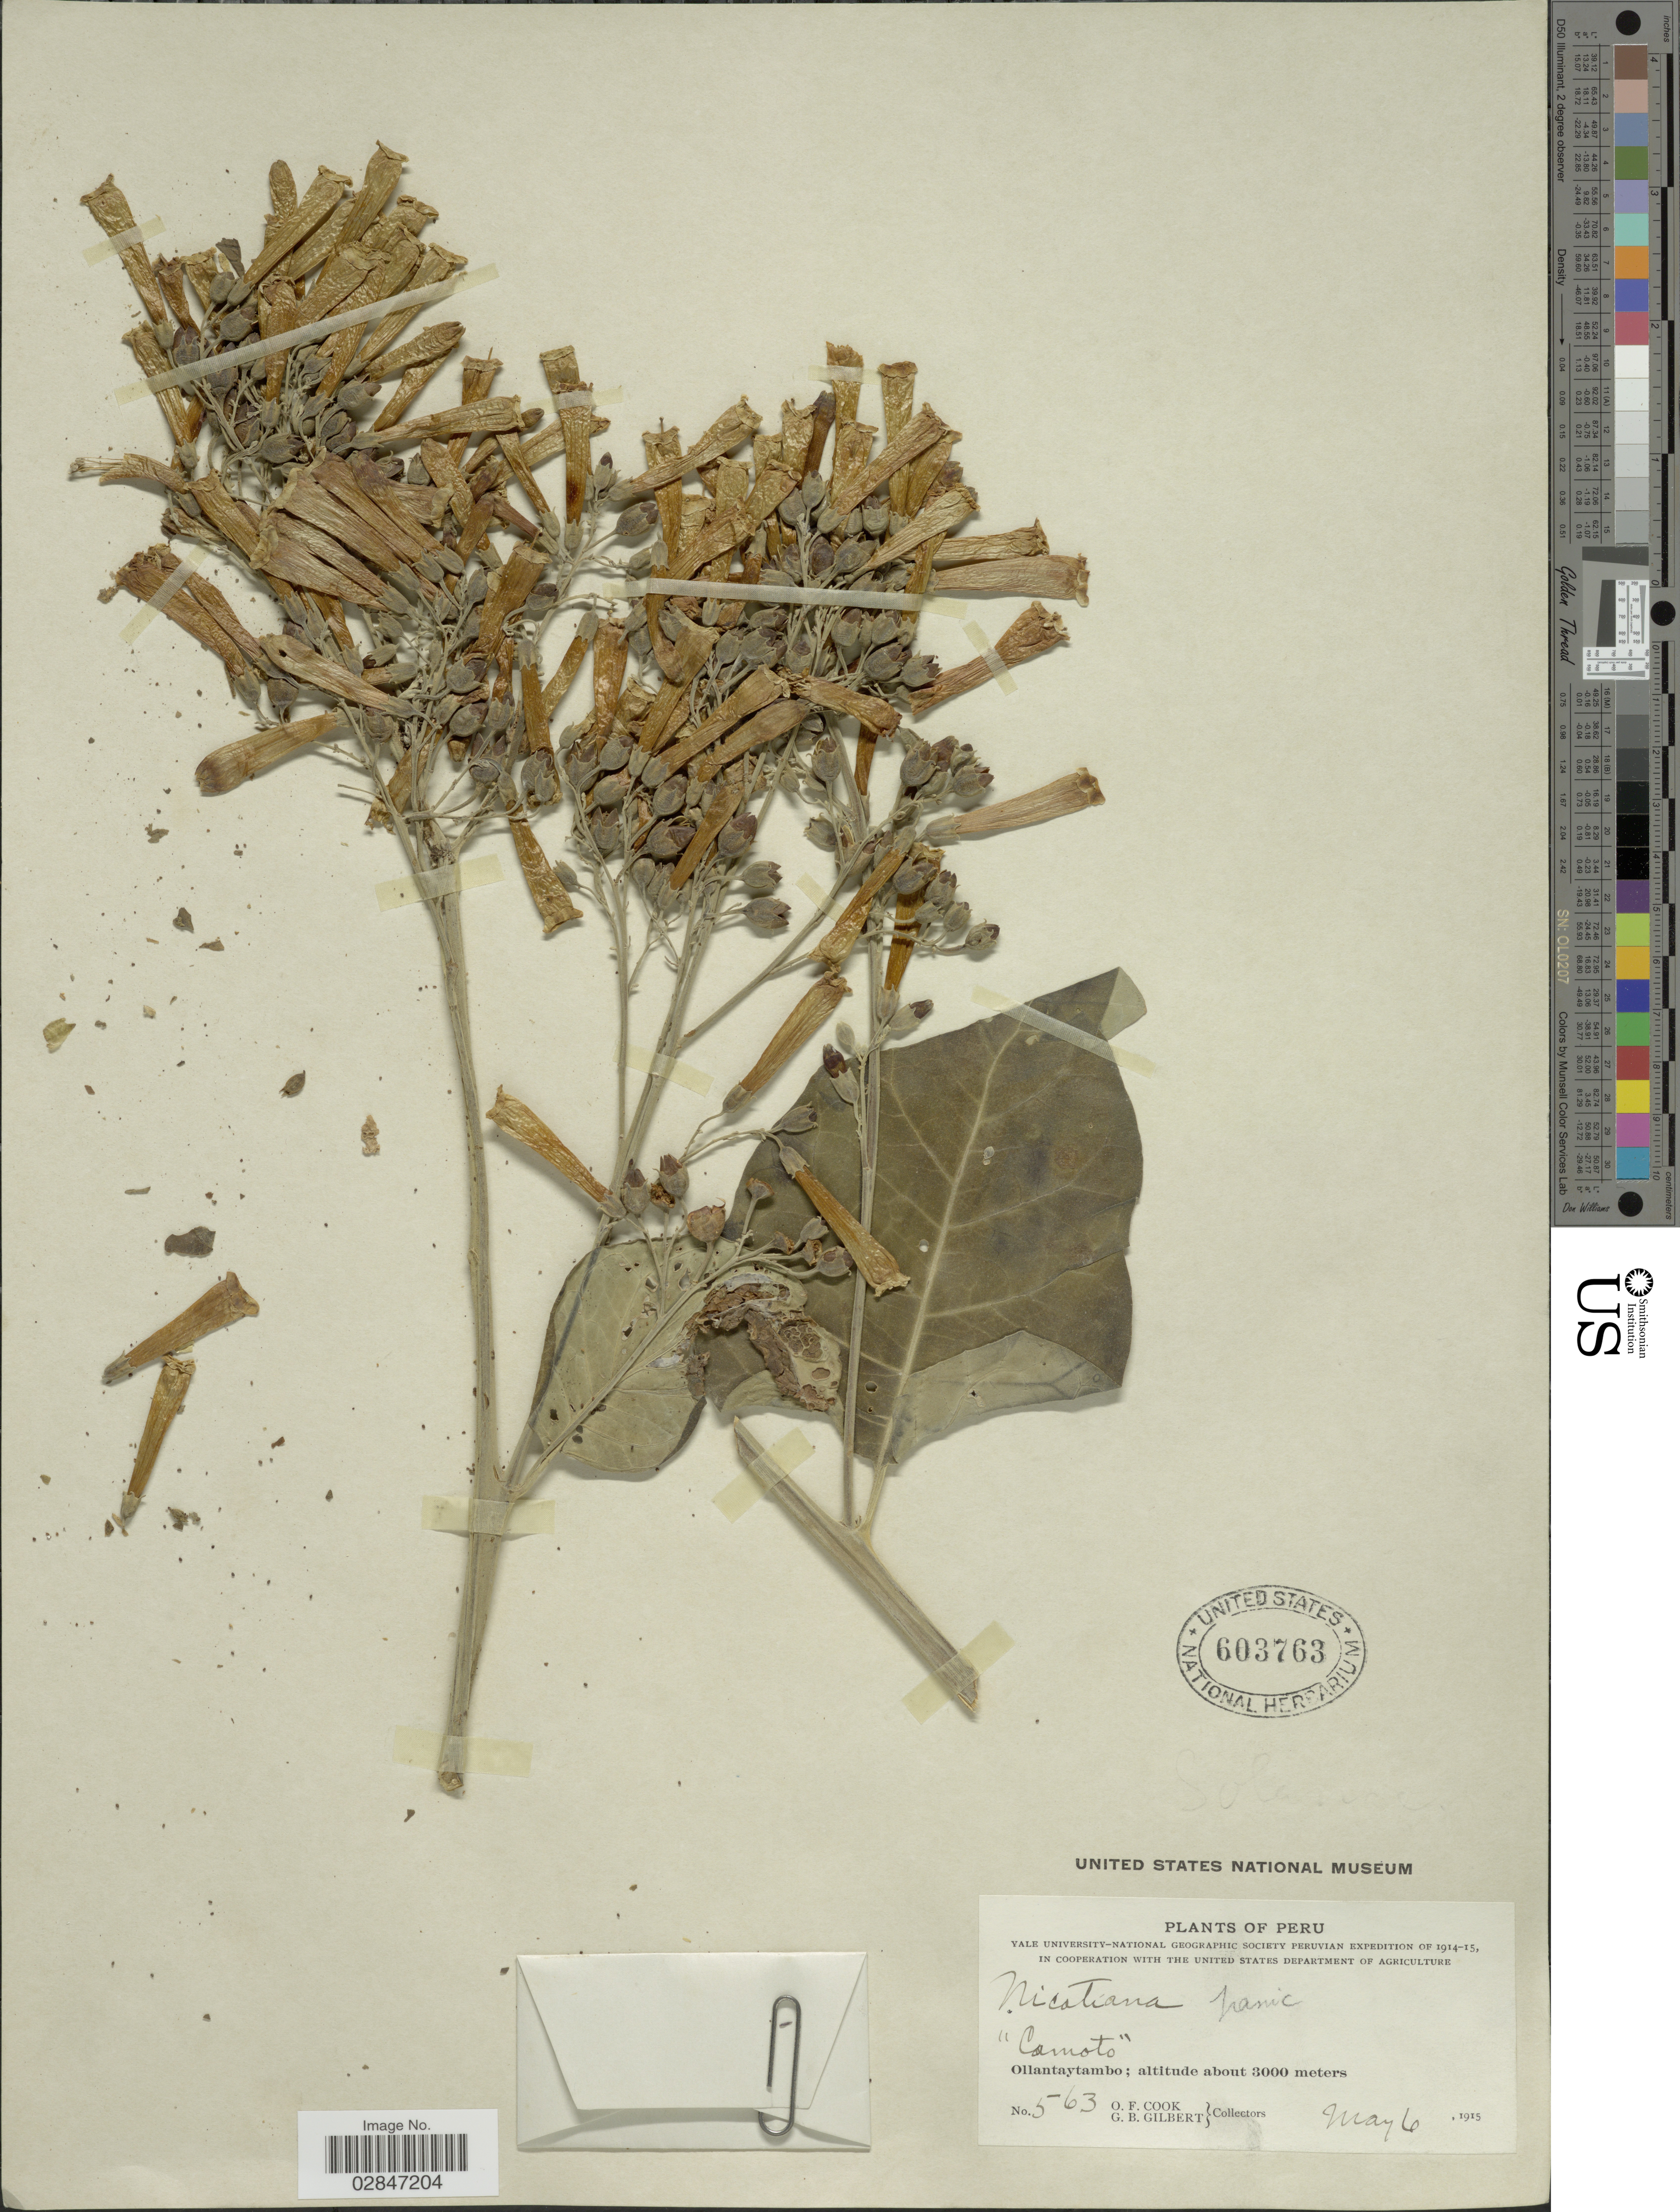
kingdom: Plantae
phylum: Tracheophyta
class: Magnoliopsida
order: Solanales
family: Solanaceae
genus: Nicotiana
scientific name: Nicotiana paniculata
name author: L.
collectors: O. F. Cook & G. B. Gilbert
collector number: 563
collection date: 1915-05-06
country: Peru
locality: Ollantaytambo.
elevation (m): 3000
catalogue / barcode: US 603763